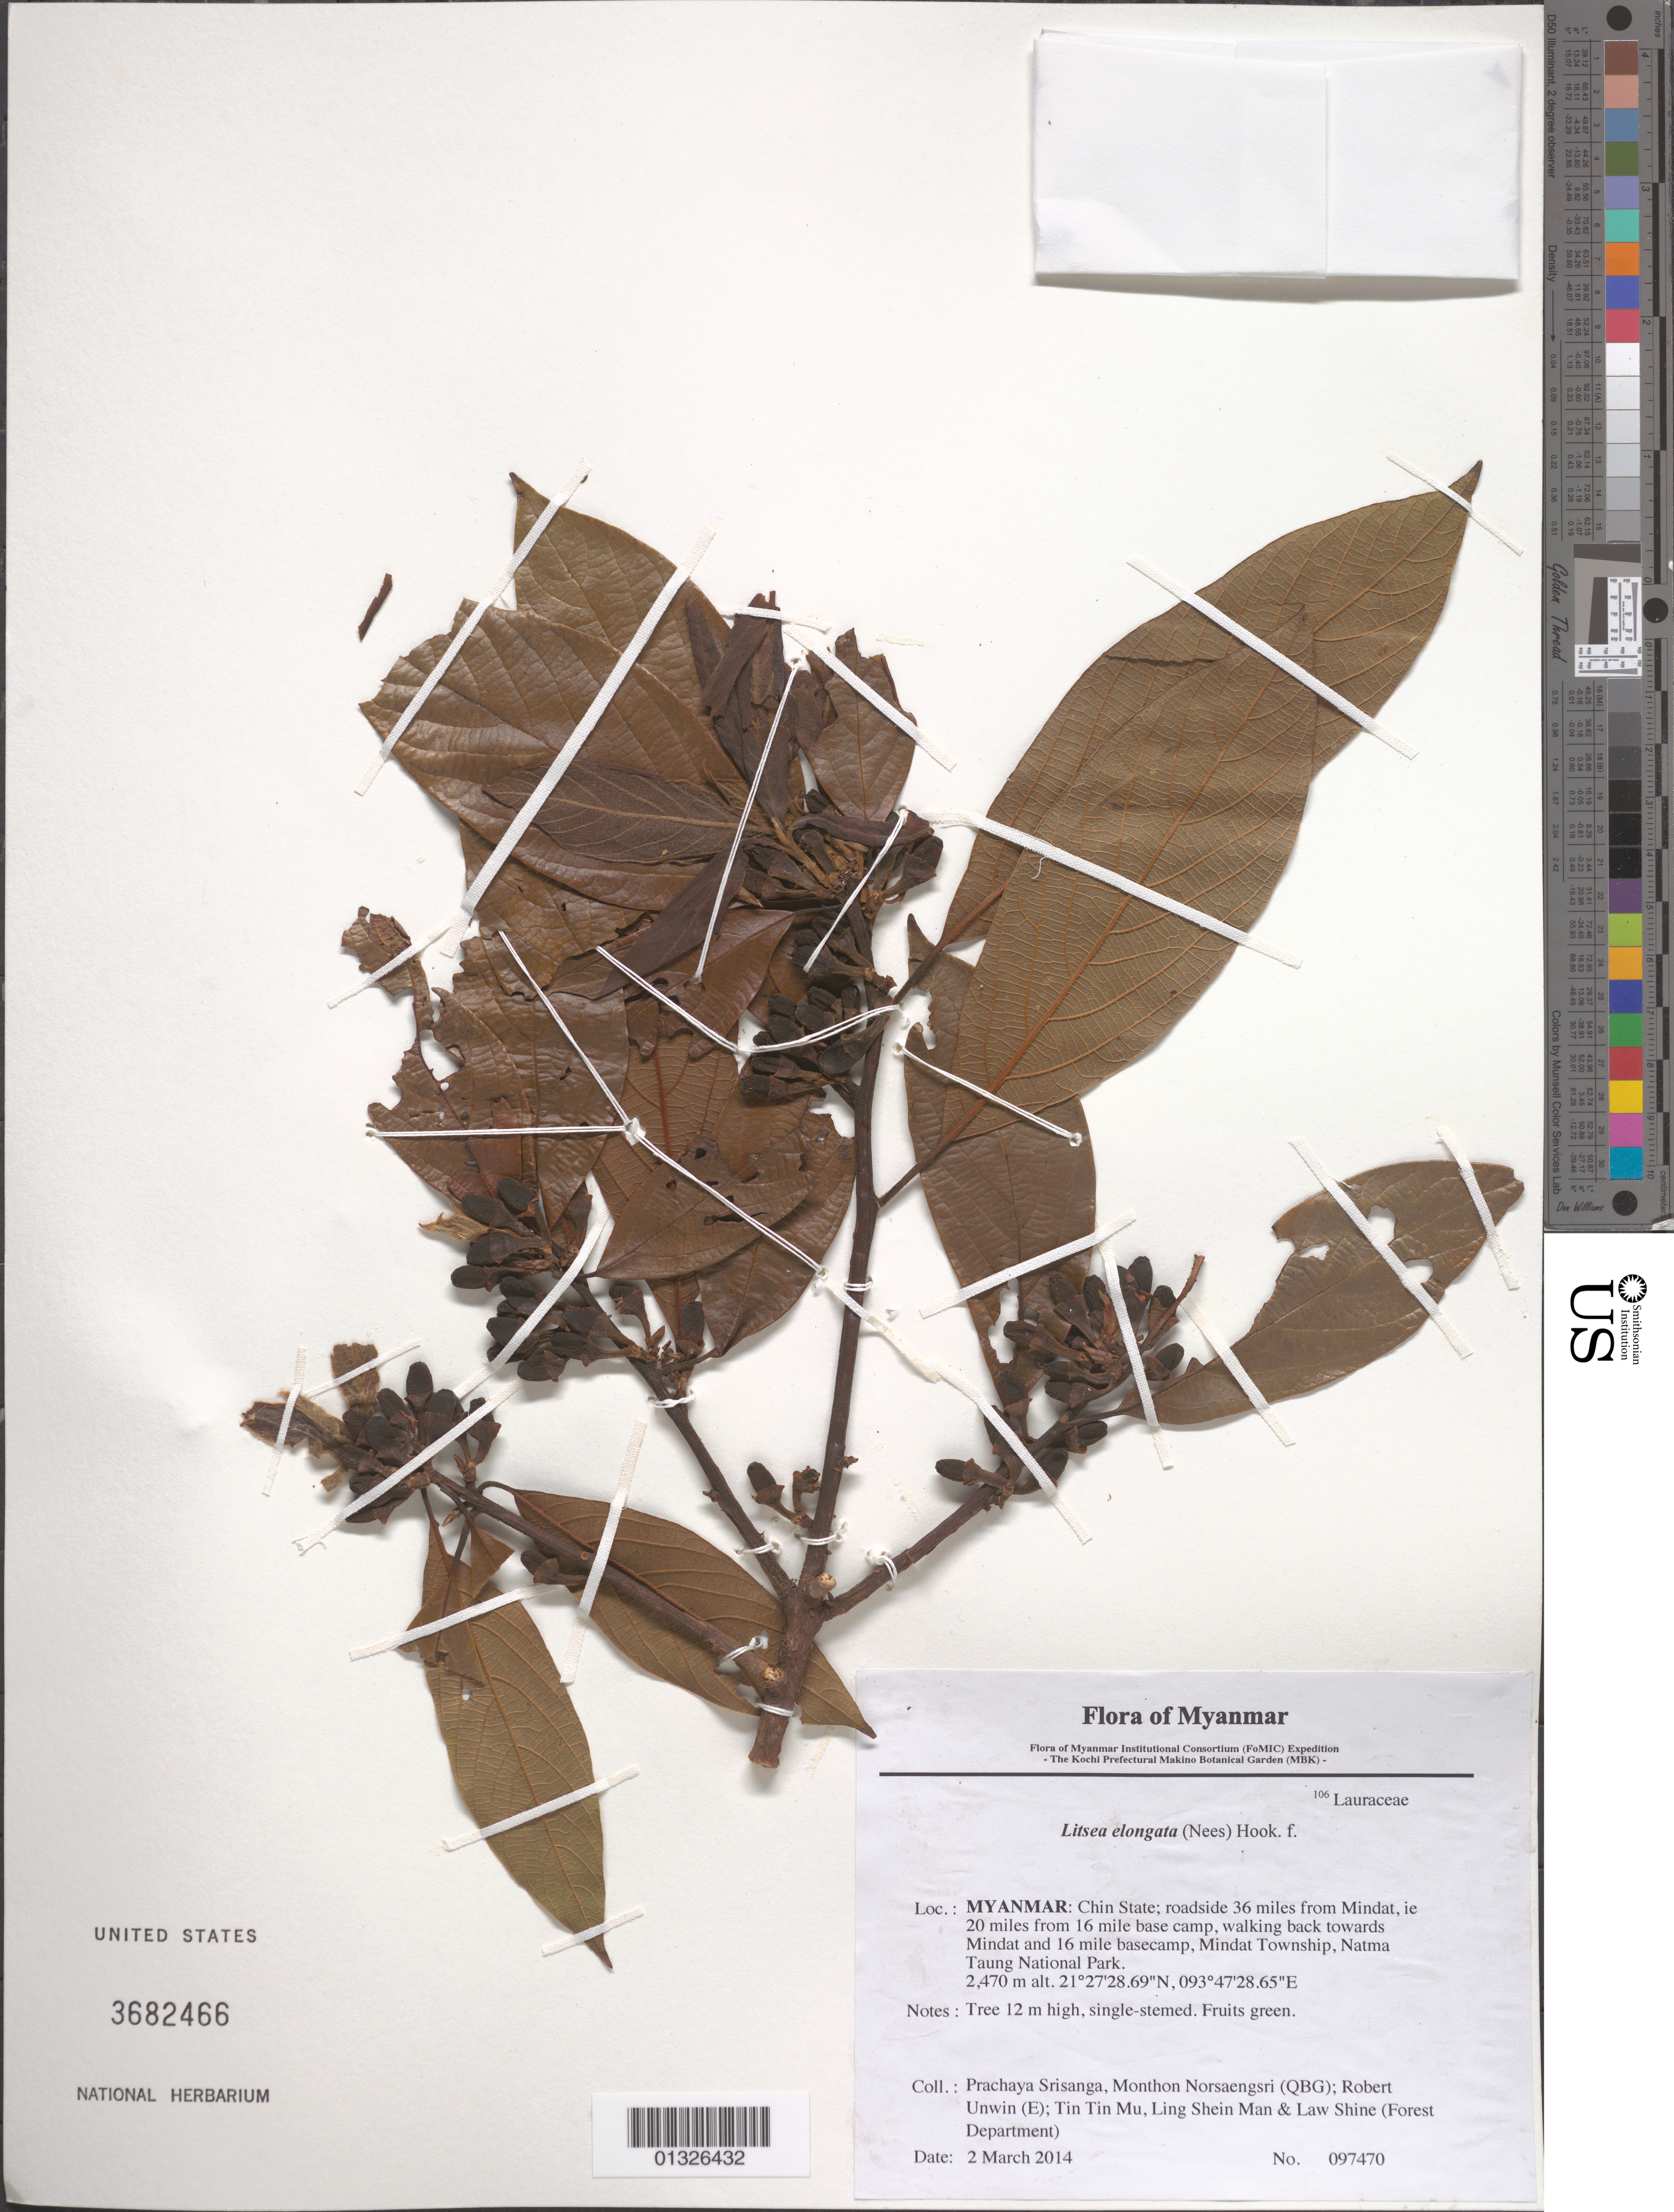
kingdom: Plantae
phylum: Tracheophyta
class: Magnoliopsida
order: Laurales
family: Lauraceae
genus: Litsea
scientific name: Litsea elongata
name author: (Nees) Hook. f.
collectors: P. Srisanga, M. Norsaengsri, R. Unwin, Tin Tin Mu, Ling Shein Man & L. Shine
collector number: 97470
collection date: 2014-03-02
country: Myanmar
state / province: Chin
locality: Roadside 36 miles from Mindat, ie 20 miles from 16 mile base camp, walking back towards Mindat and 16 mile basecamp, Mindat Township, Natma Taung National Park.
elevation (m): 2470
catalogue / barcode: US 3682466